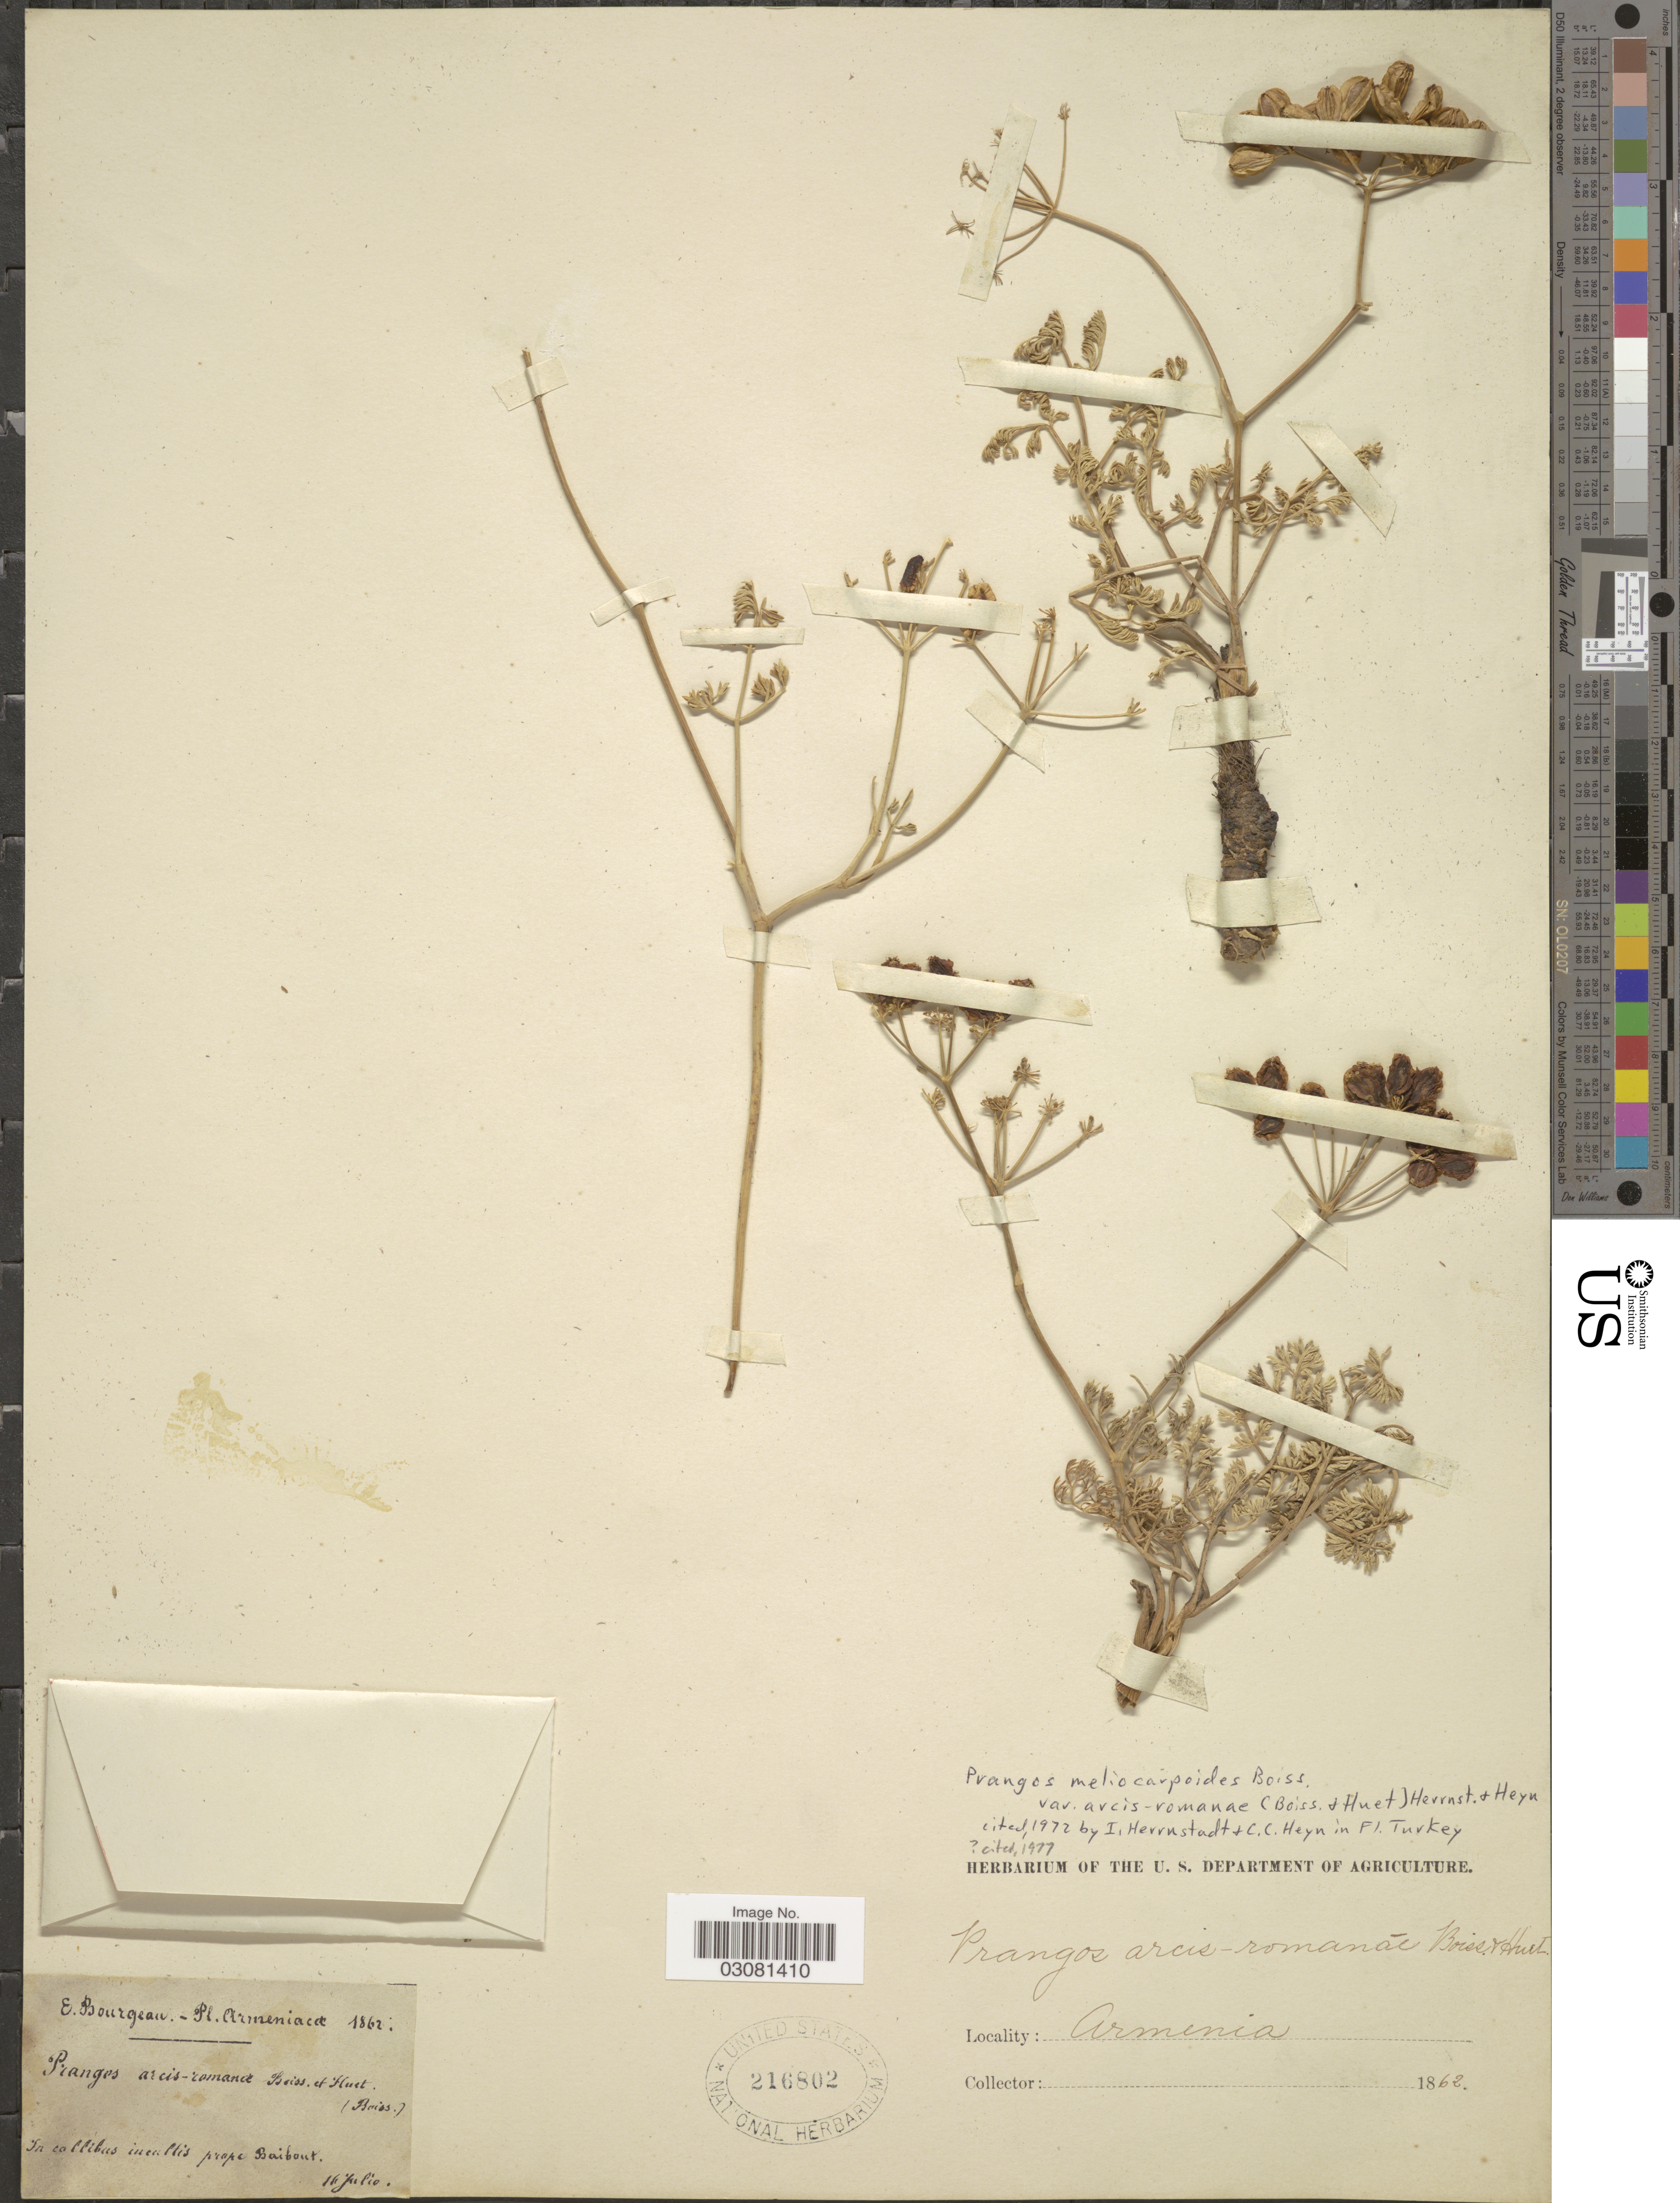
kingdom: Plantae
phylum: Tracheophyta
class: Magnoliopsida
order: Apiales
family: Apiaceae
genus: Prangos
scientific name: Prangos meliocarpoides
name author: Boiss.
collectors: E. Bourgeau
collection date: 1862-07-16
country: Armenia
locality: In collibus incultis prope Baibout.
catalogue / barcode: US 216802